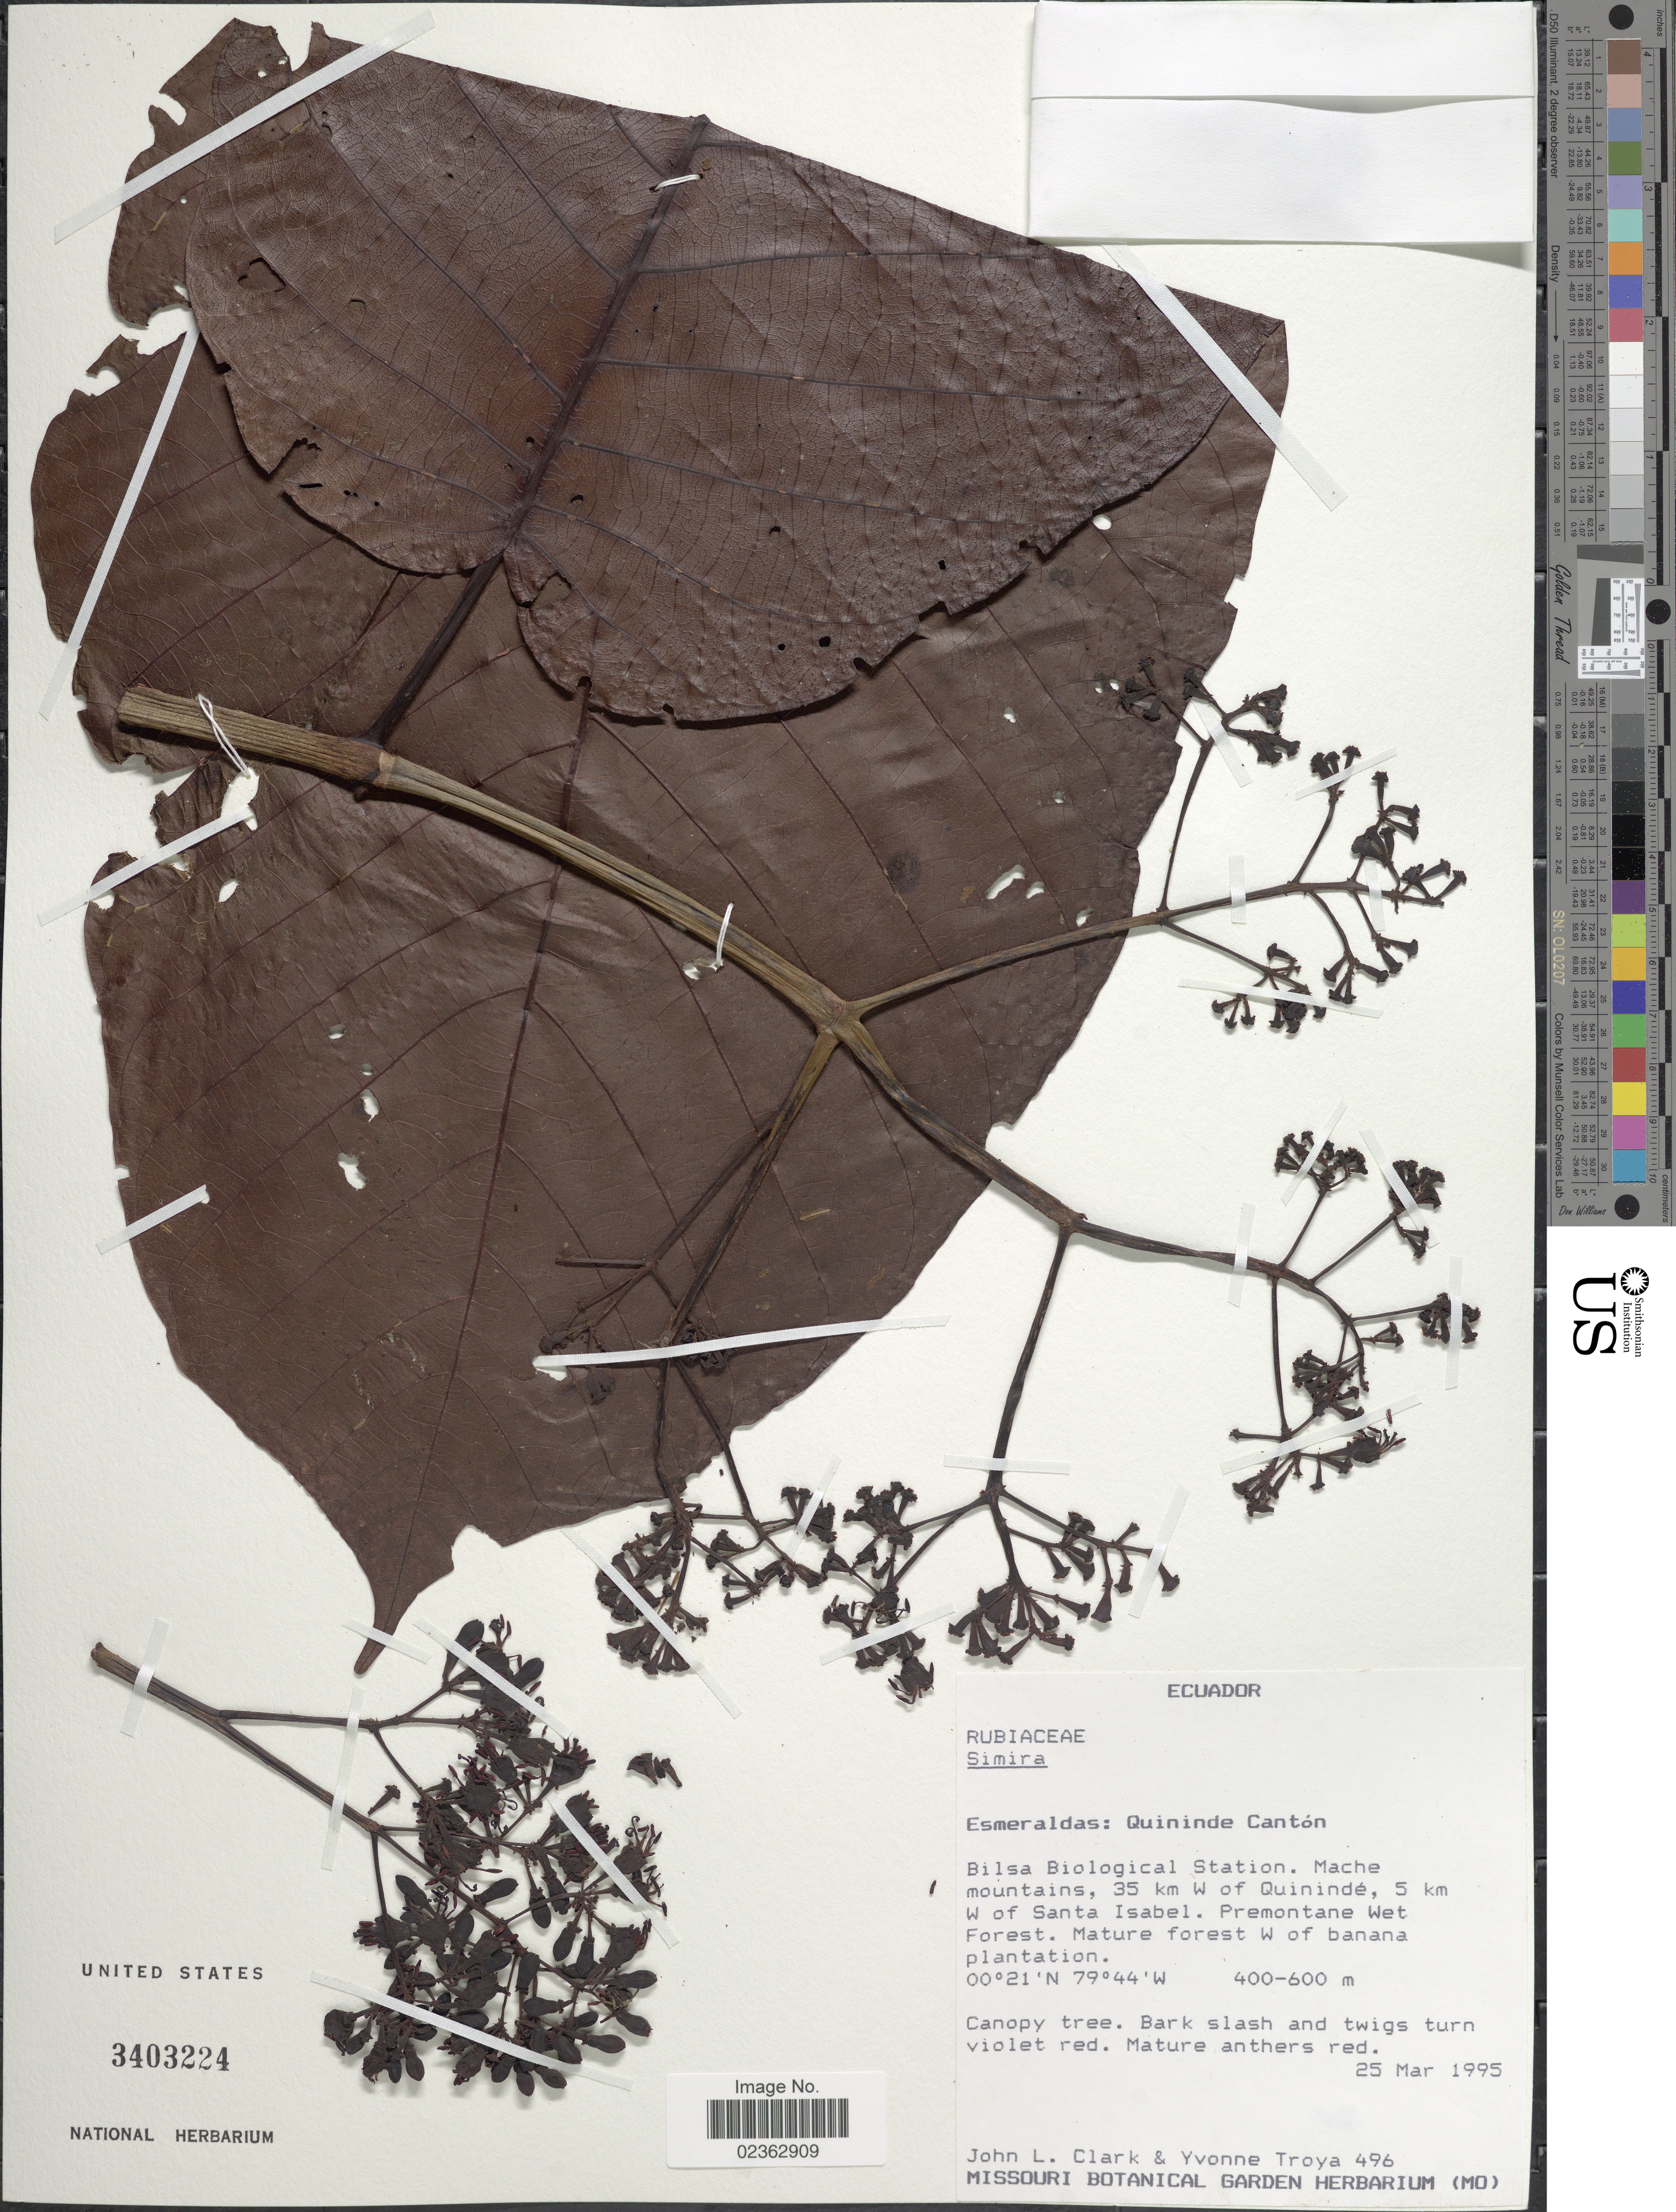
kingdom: Plantae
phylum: Tracheophyta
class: Magnoliopsida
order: Gentianales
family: Rubiaceae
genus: Simira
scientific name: Simira sp.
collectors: J. L. Clark & Y. Troya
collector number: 496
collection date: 1995-03-25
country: Ecuador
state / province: Esmeraldas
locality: Quininde Canton, Bilsa Biological Station, Mache mountains, 35 km W of Quininde, 5 km W of Santa Isabel, Premontane Wet Forest, mature forest W of banana plantation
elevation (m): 400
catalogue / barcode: US 3403224